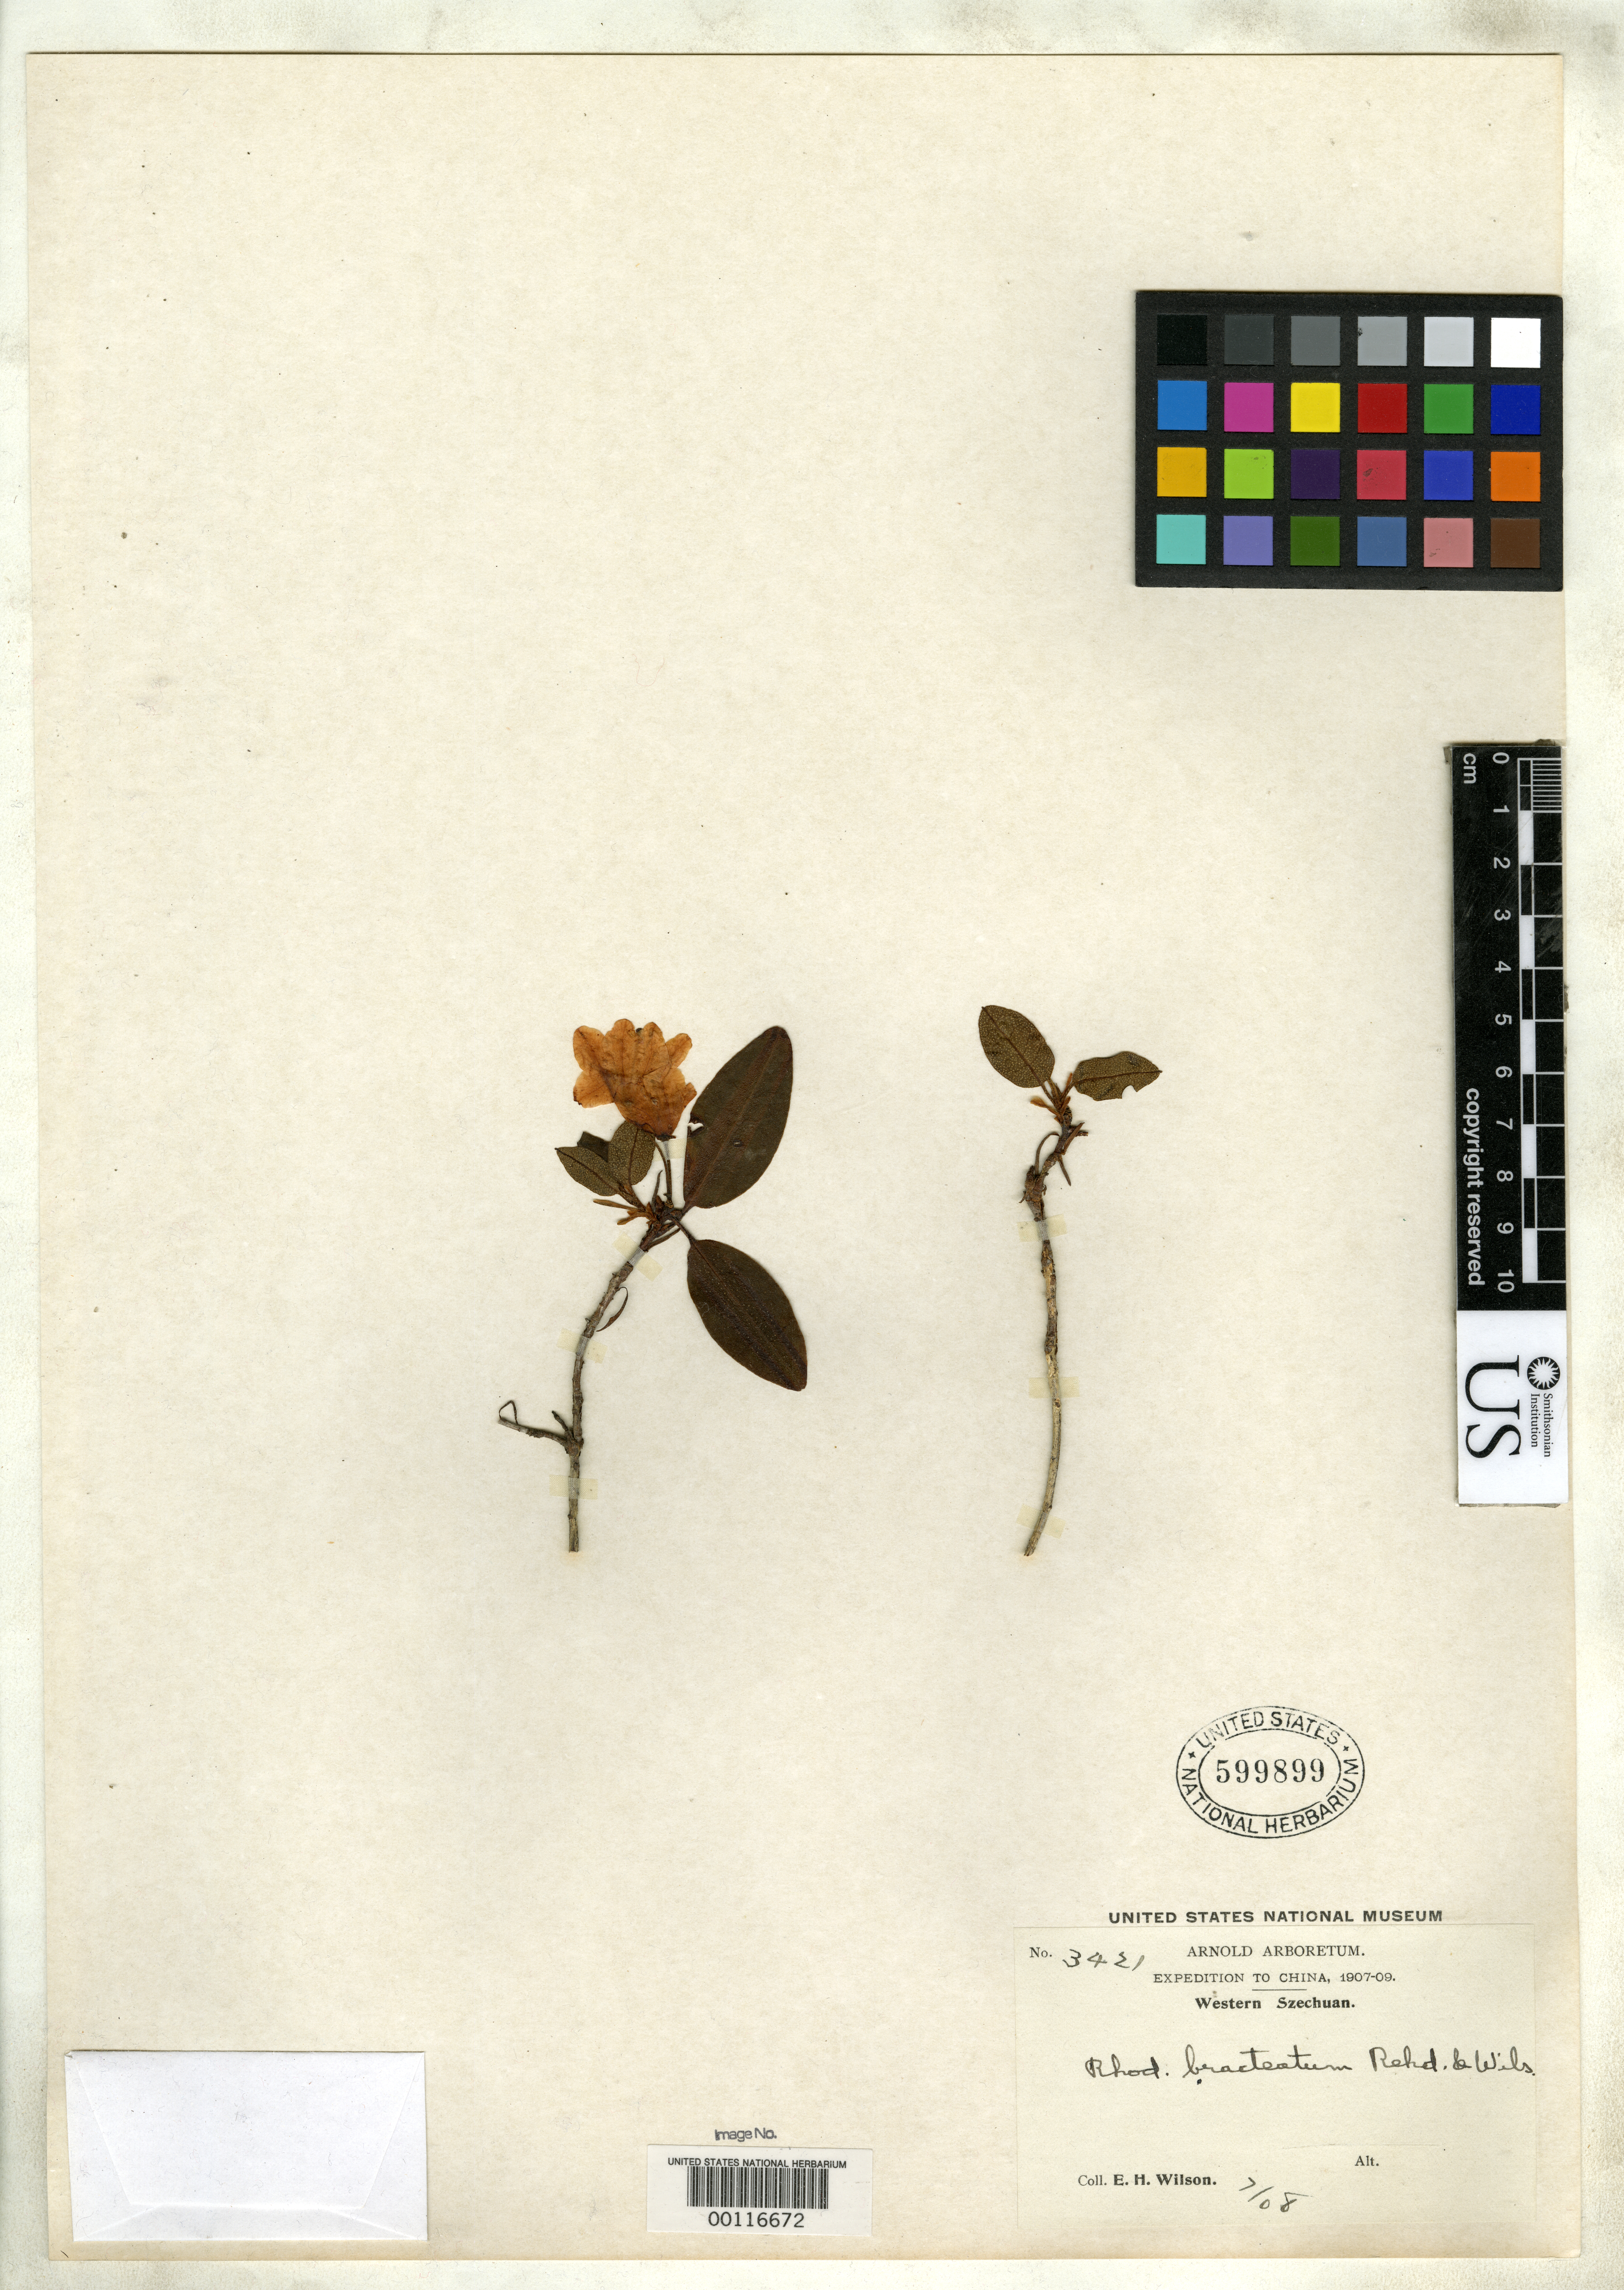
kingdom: Plantae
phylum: Tracheophyta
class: Magnoliopsida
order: Ericales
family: Ericaceae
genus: Rhododendron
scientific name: Rhododendron bracteatum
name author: Rehder & E.H. Wilson in Sarg.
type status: Isotype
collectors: E. H. Wilson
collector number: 3421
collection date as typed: Jul 1908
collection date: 1908-07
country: China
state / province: Sichuan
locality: W & near Wen-ch'uan Hsien.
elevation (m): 3300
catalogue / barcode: US 599899